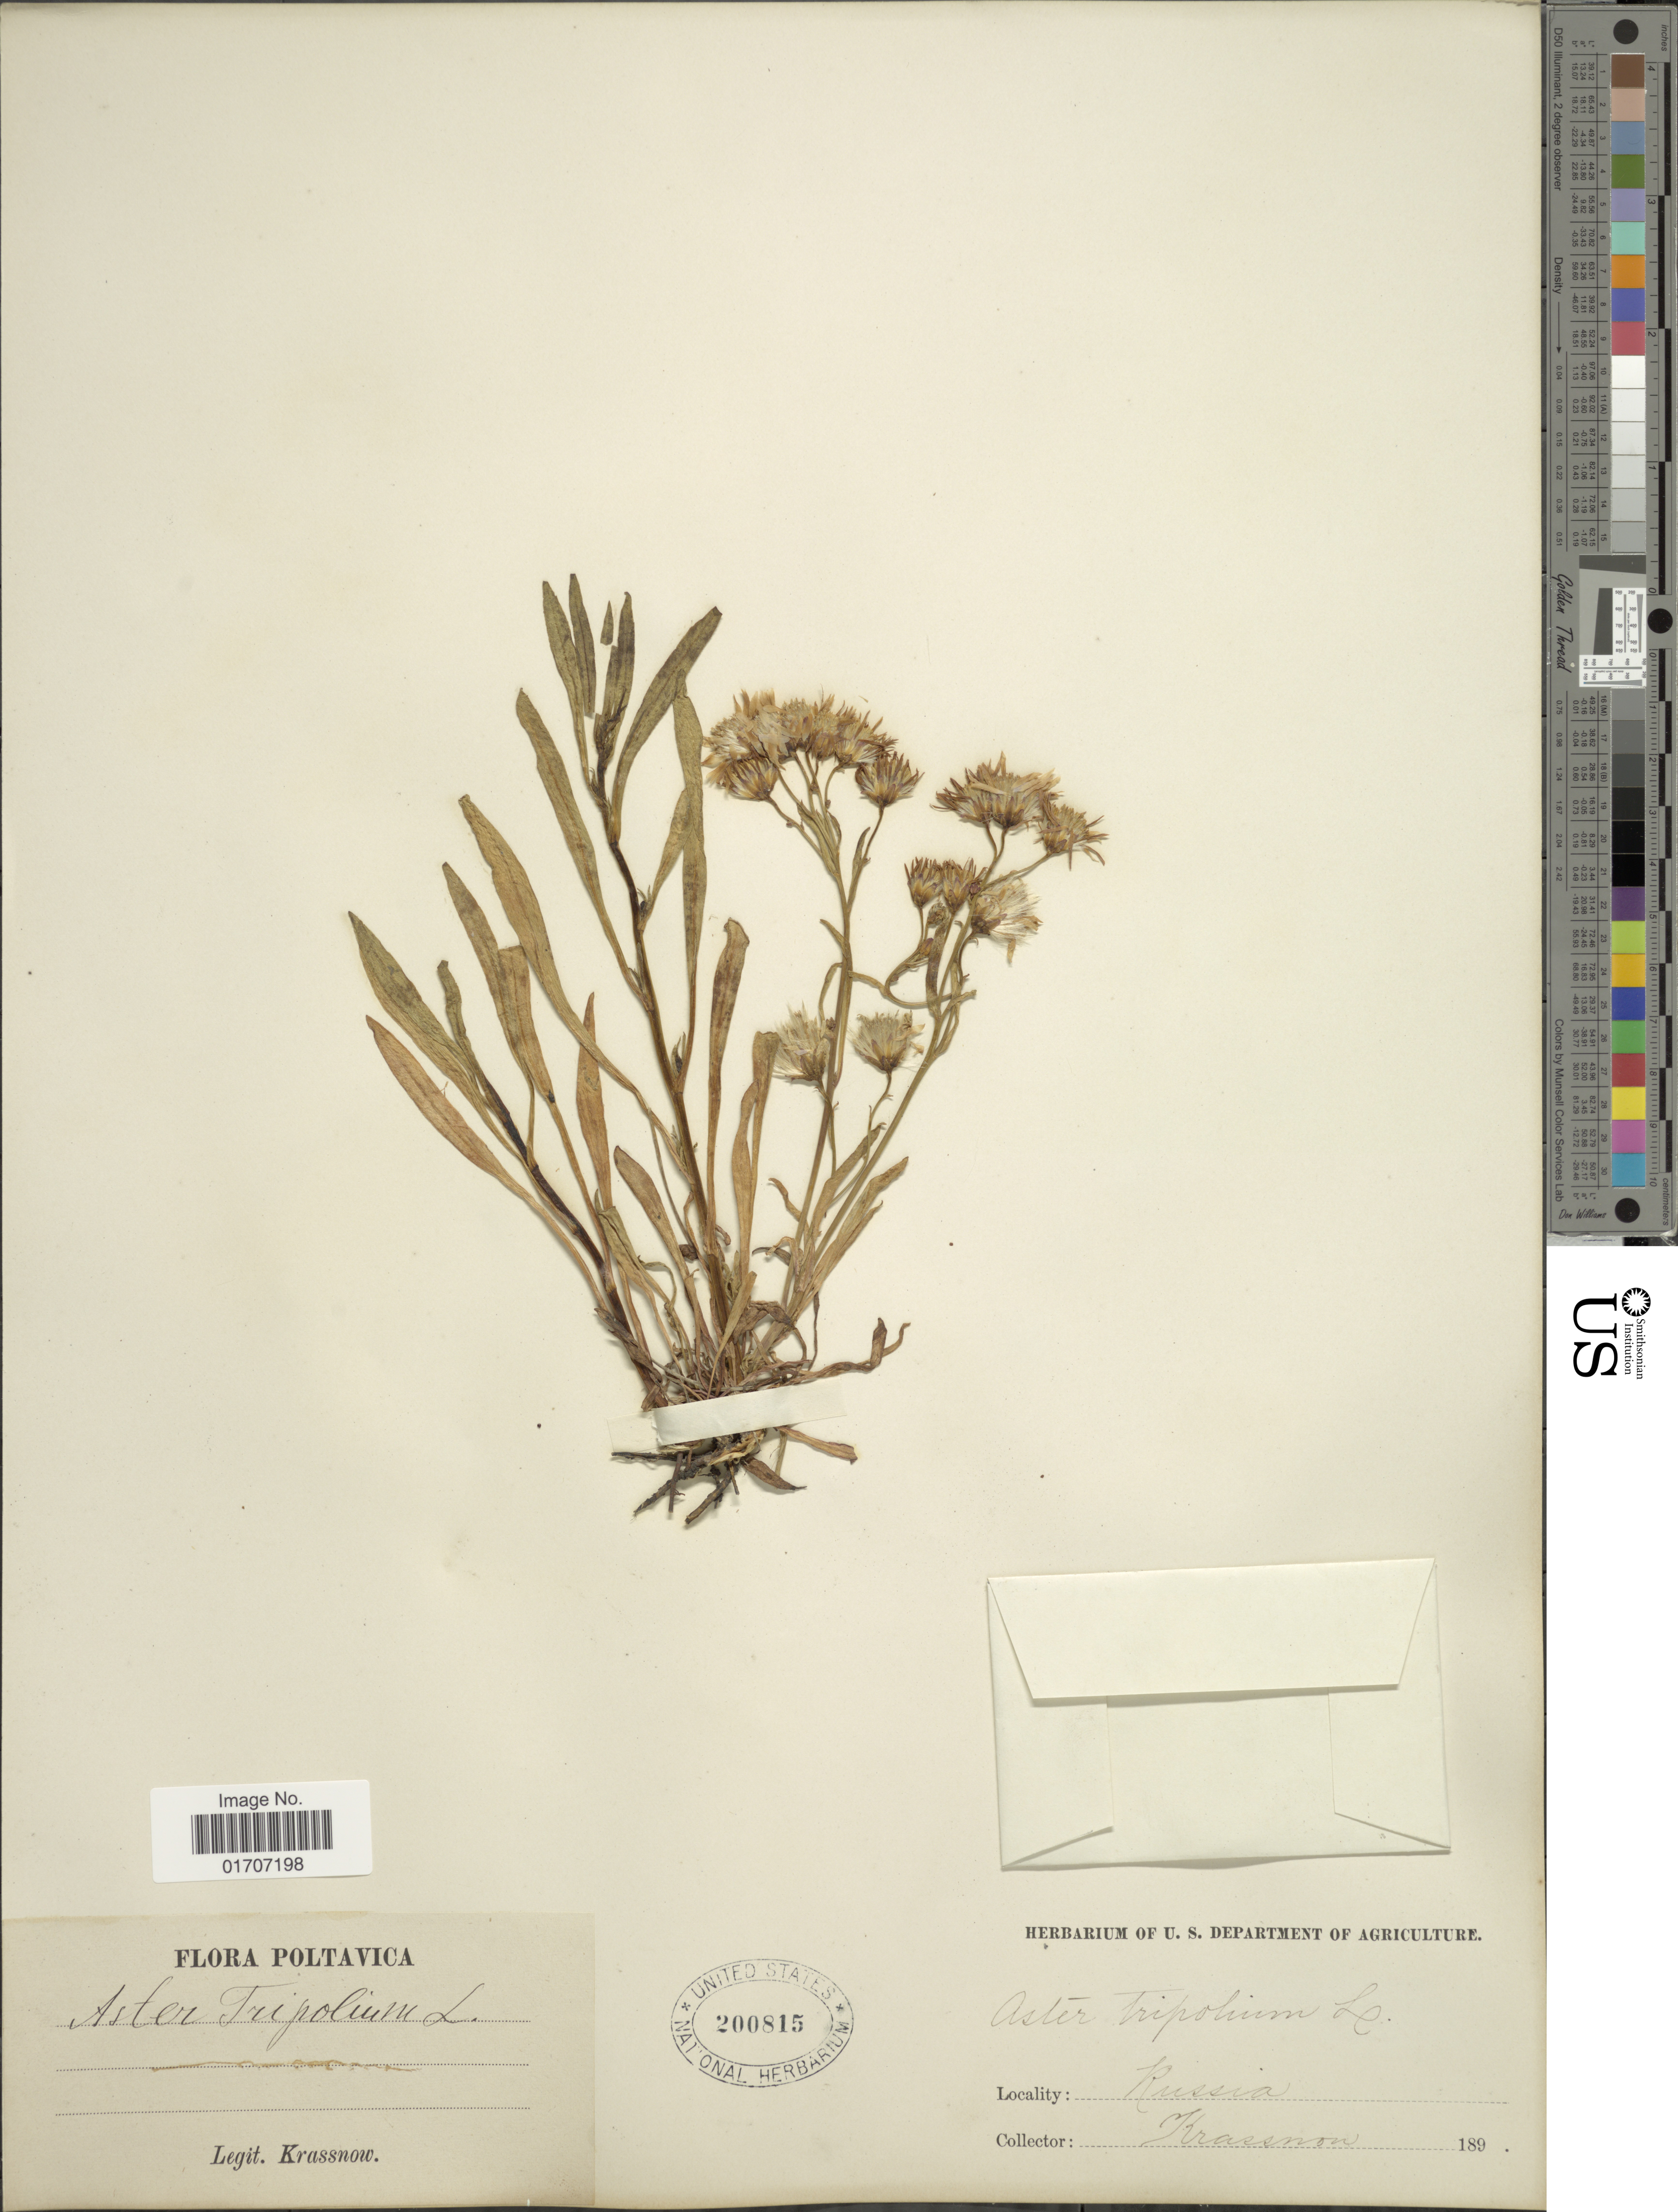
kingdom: Plantae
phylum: Tracheophyta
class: Magnoliopsida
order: Asterales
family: Asteraceae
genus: Tripolium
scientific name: Tripolium pannonicum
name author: (Jacq.) Dobrocz.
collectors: -. Krassnow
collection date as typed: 189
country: Ukraine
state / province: Poltava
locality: Poltavica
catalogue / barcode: US 200815